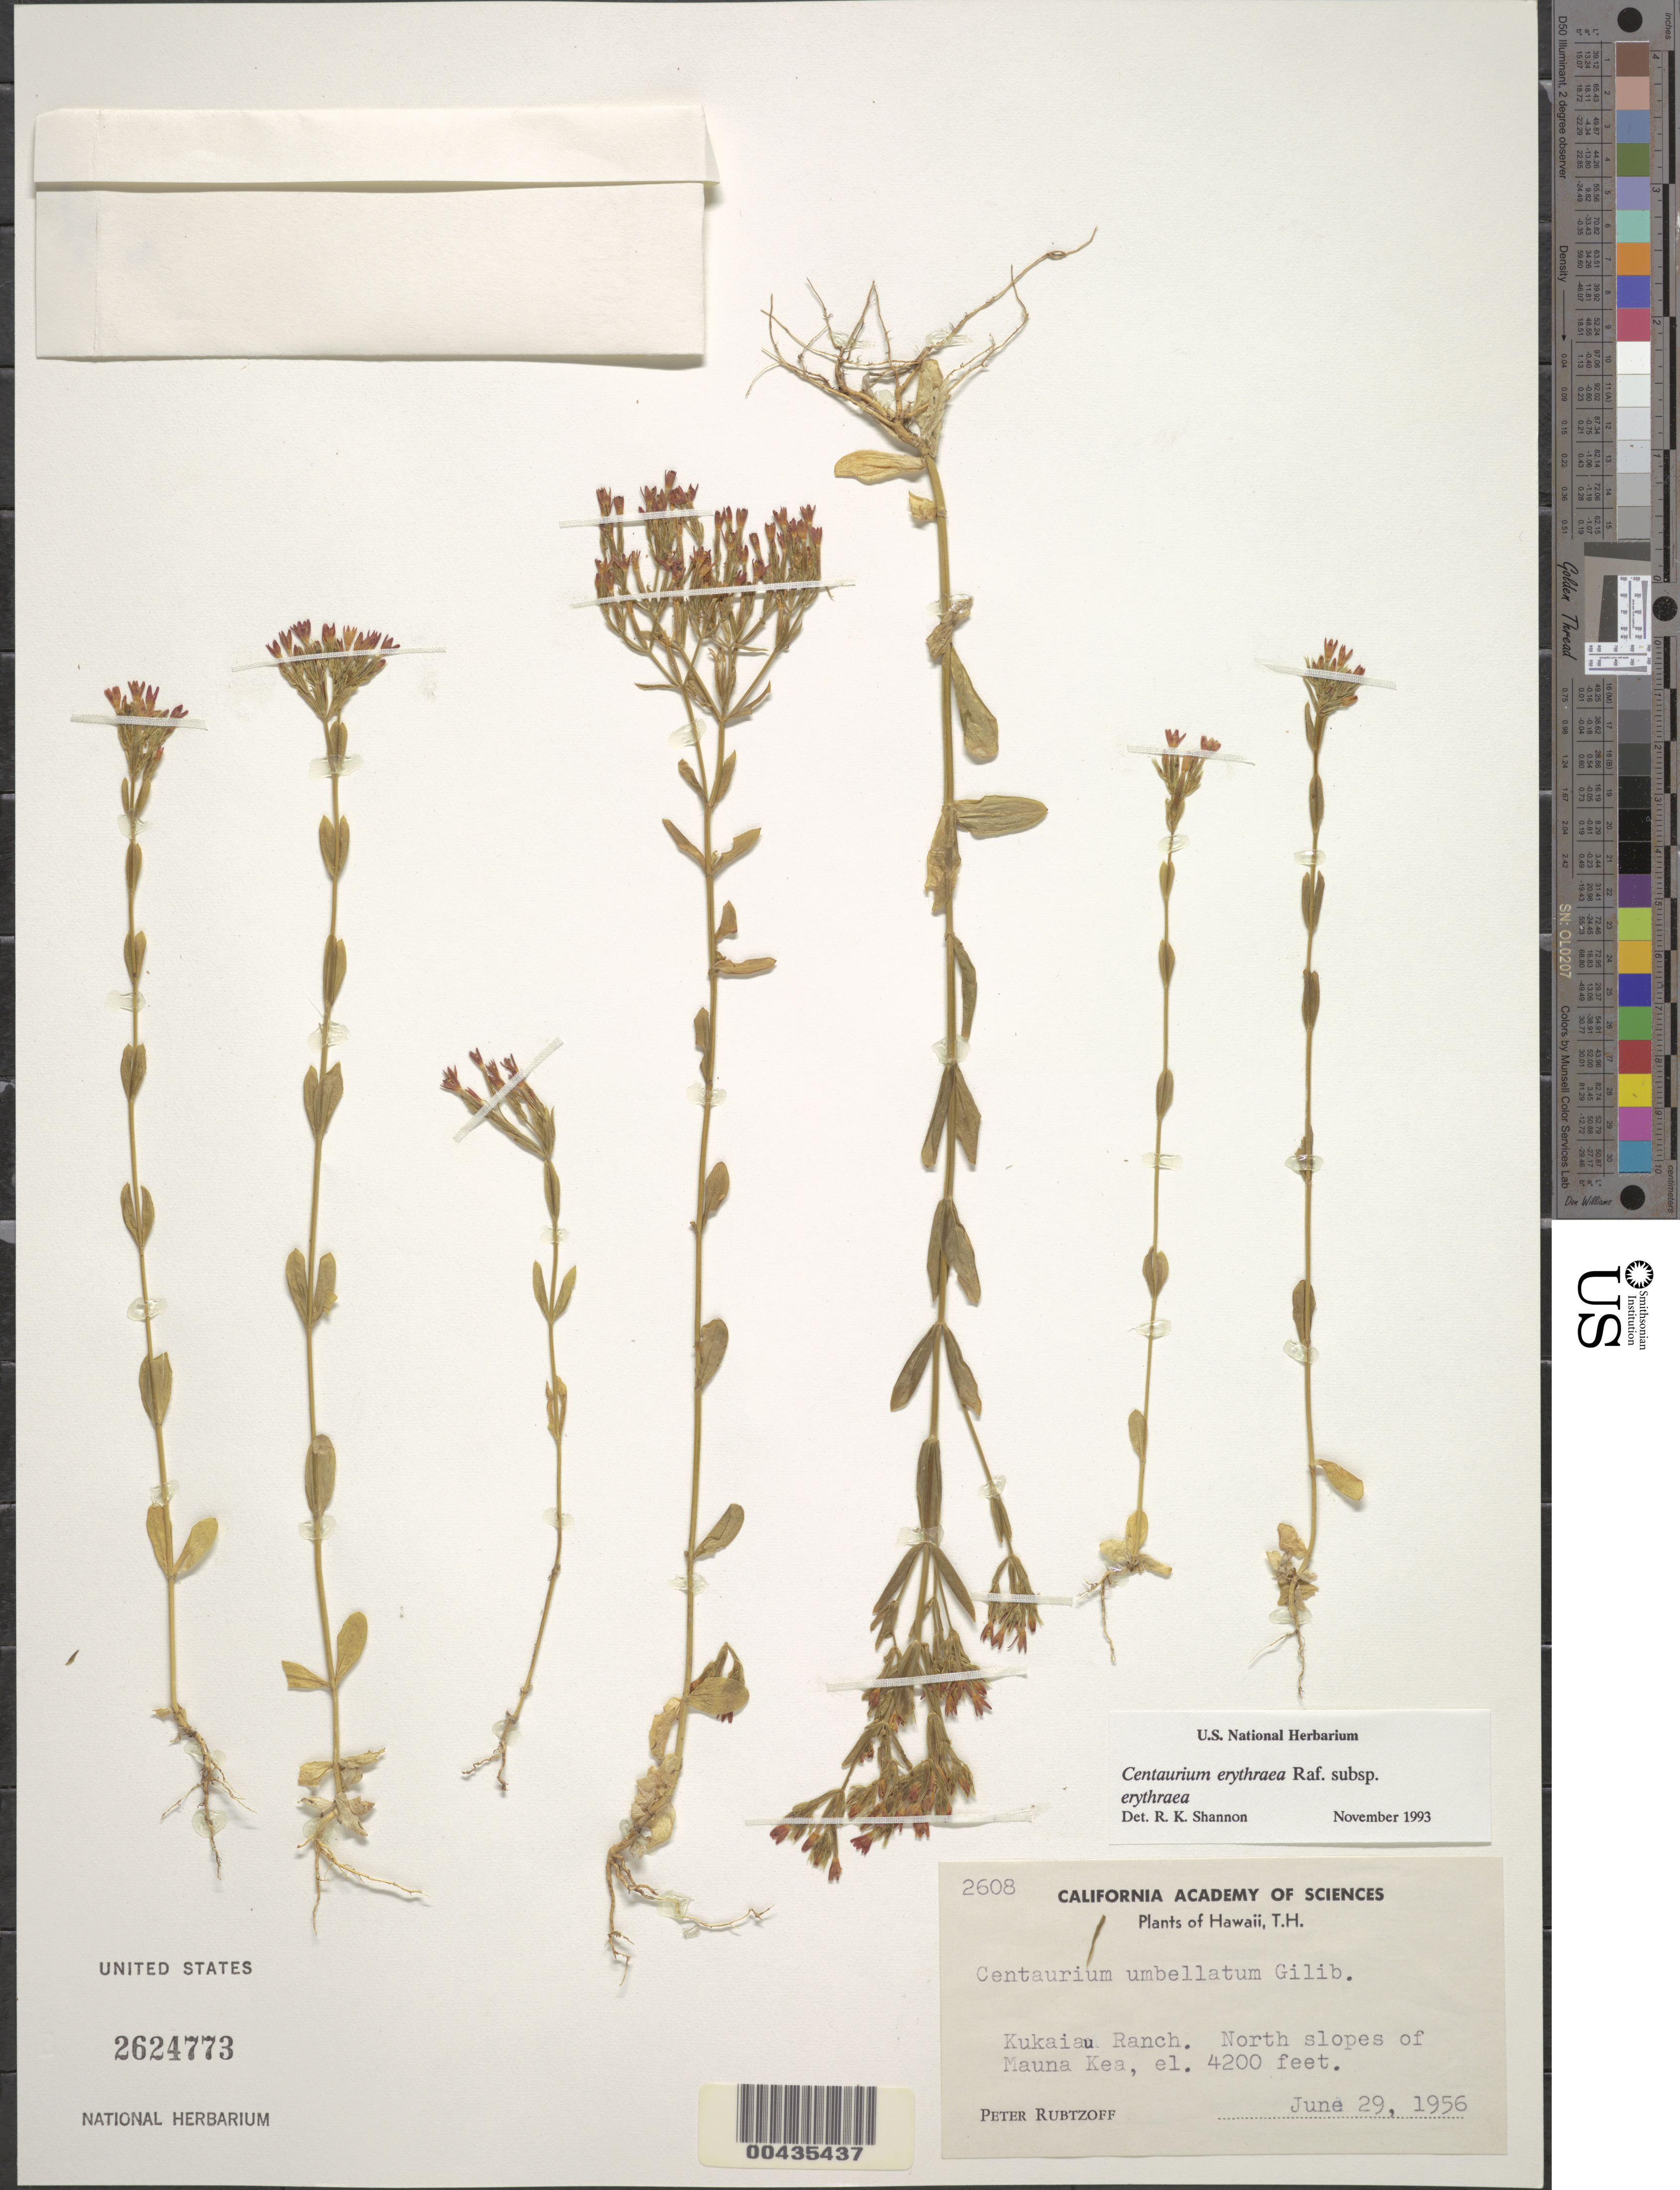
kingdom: Plantae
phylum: Tracheophyta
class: Magnoliopsida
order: Gentianales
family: Gentianaceae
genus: Centaurium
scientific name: Centaurium erythraea subsp. erythraea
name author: Rafn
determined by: Shannon, R. K., (UNITED STATES)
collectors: P. Rubtzoff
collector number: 2608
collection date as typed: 29 Jun 1956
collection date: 1956-06-29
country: United States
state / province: Hawaii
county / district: Hawaii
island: Hawaii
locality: Kukaiau Ranch, N slopes of Mauna Kea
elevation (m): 1280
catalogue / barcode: US 2624773